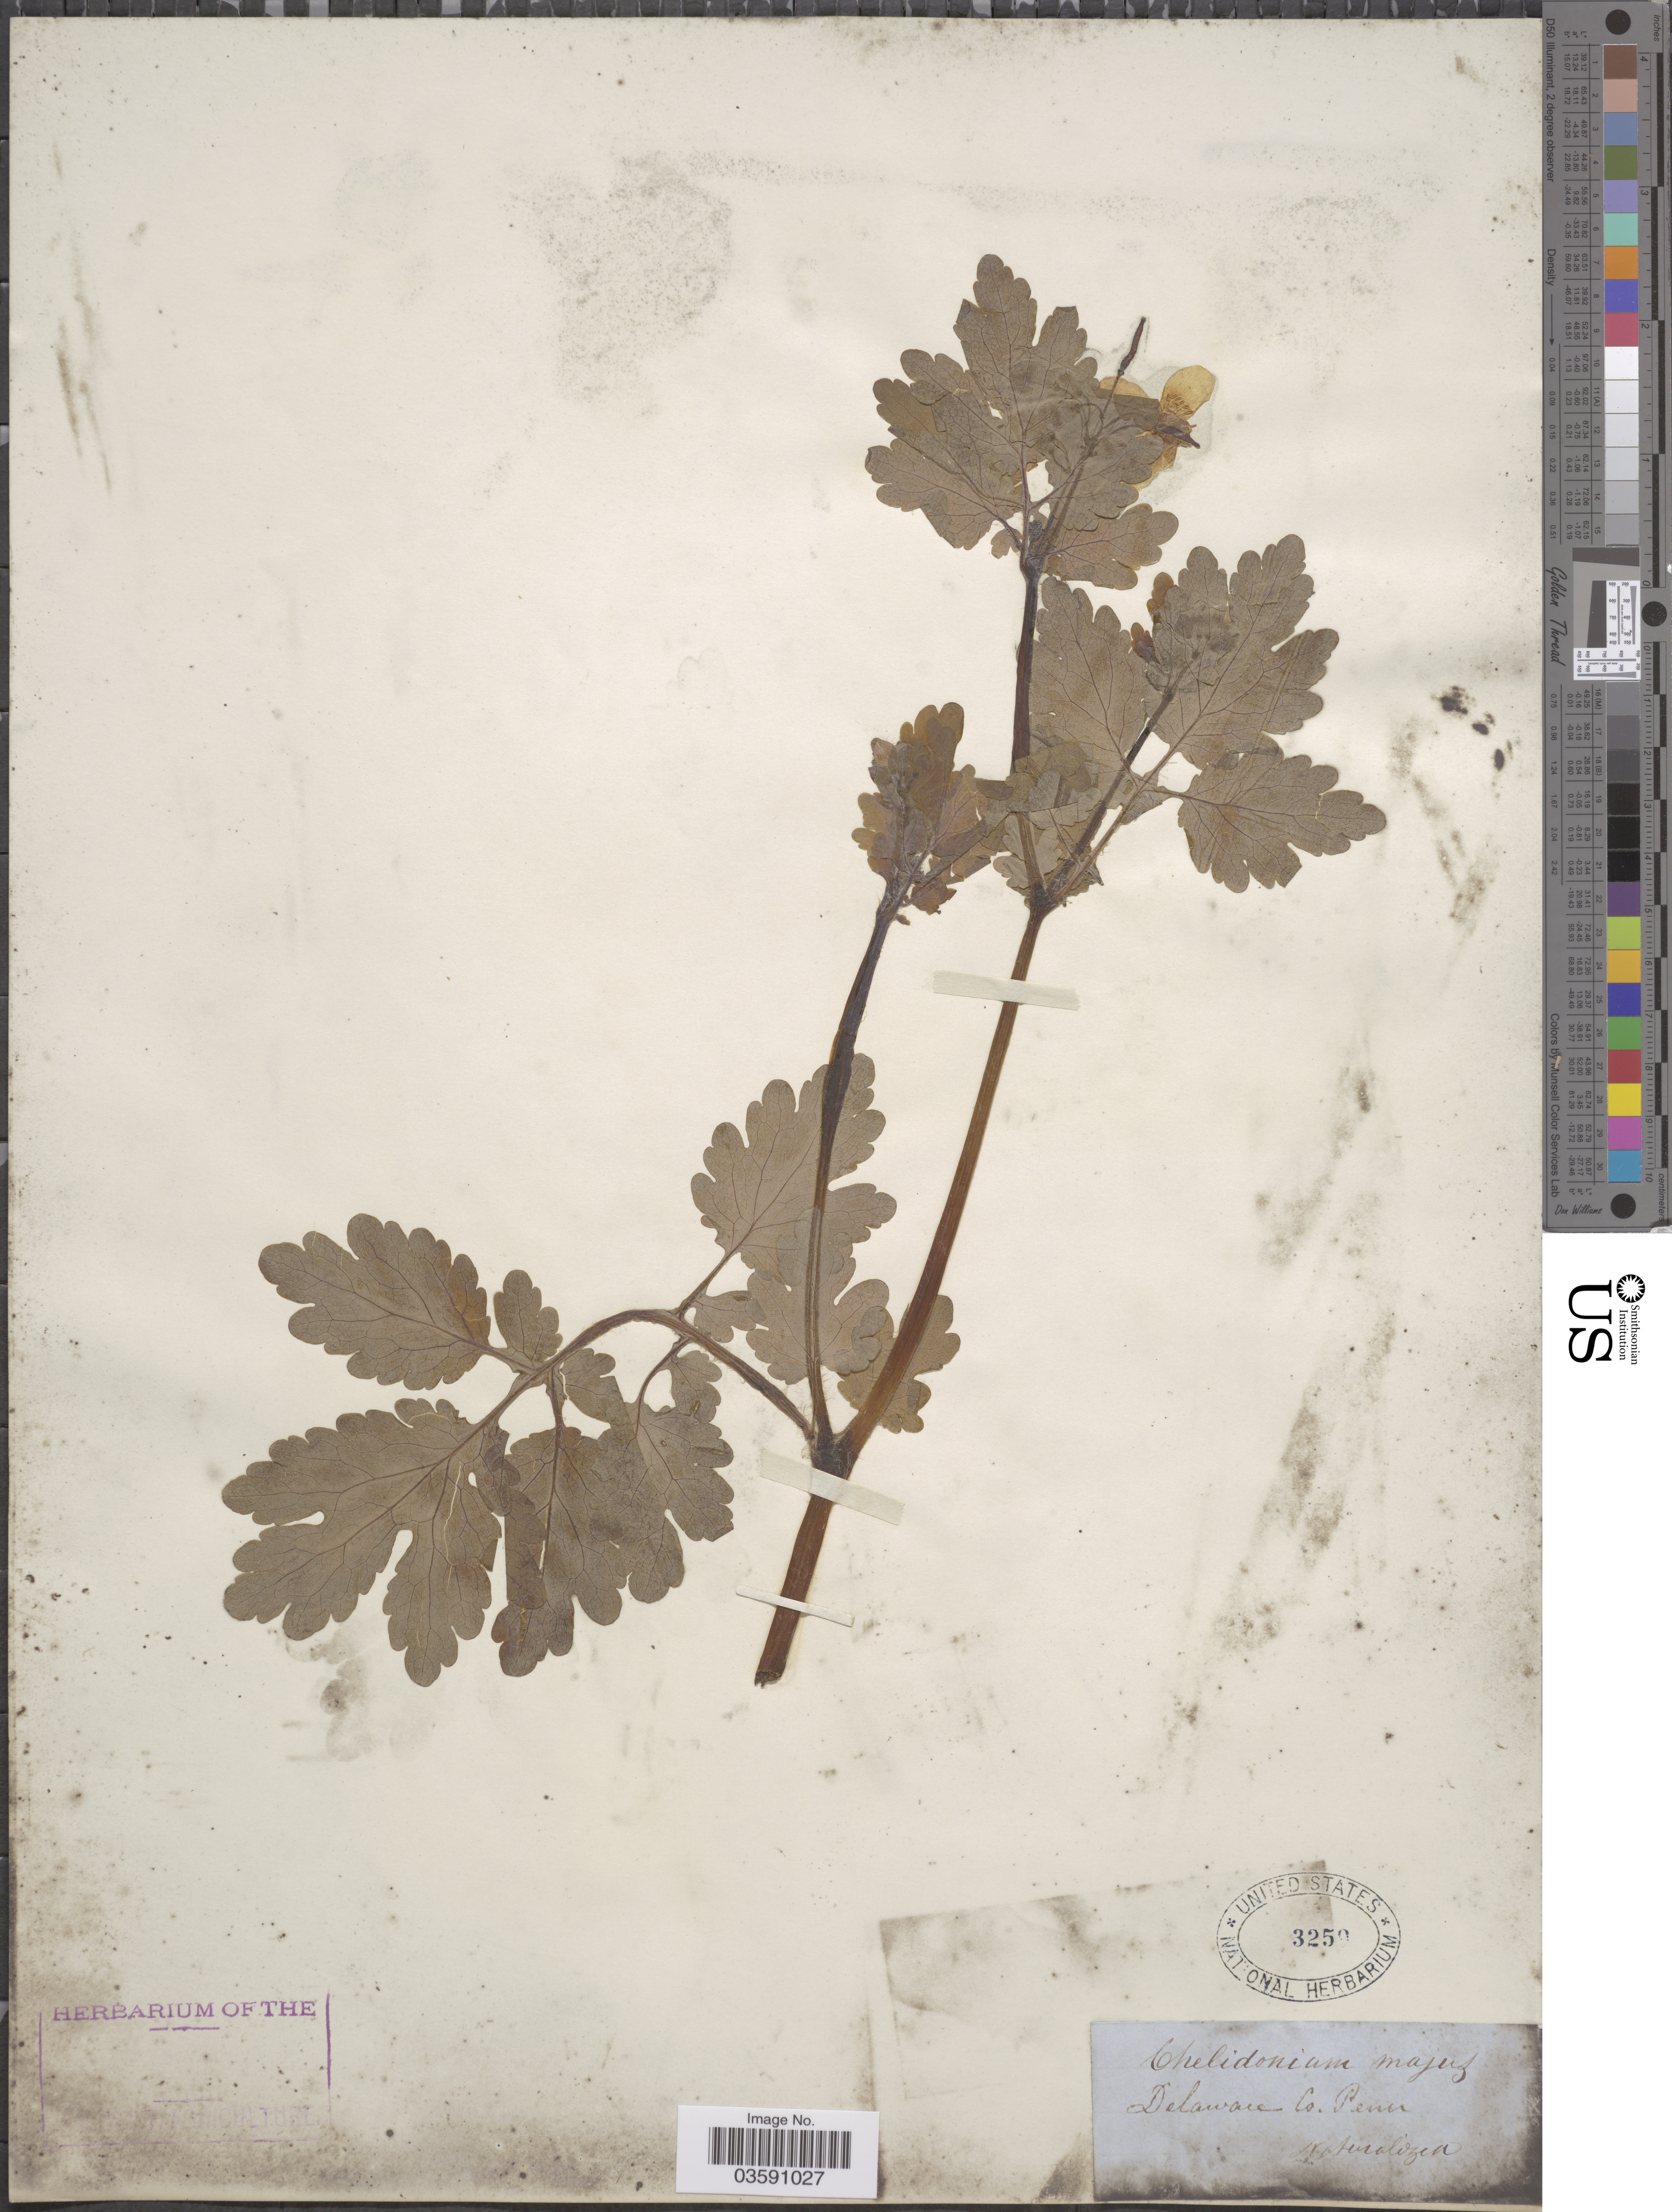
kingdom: Plantae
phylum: Tracheophyta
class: Magnoliopsida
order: Ranunculales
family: Papaveraceae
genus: Chelidonium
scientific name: Chelidonium majus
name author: L.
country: United States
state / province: Pennsylvania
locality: Delaware Co.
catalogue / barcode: US 3259